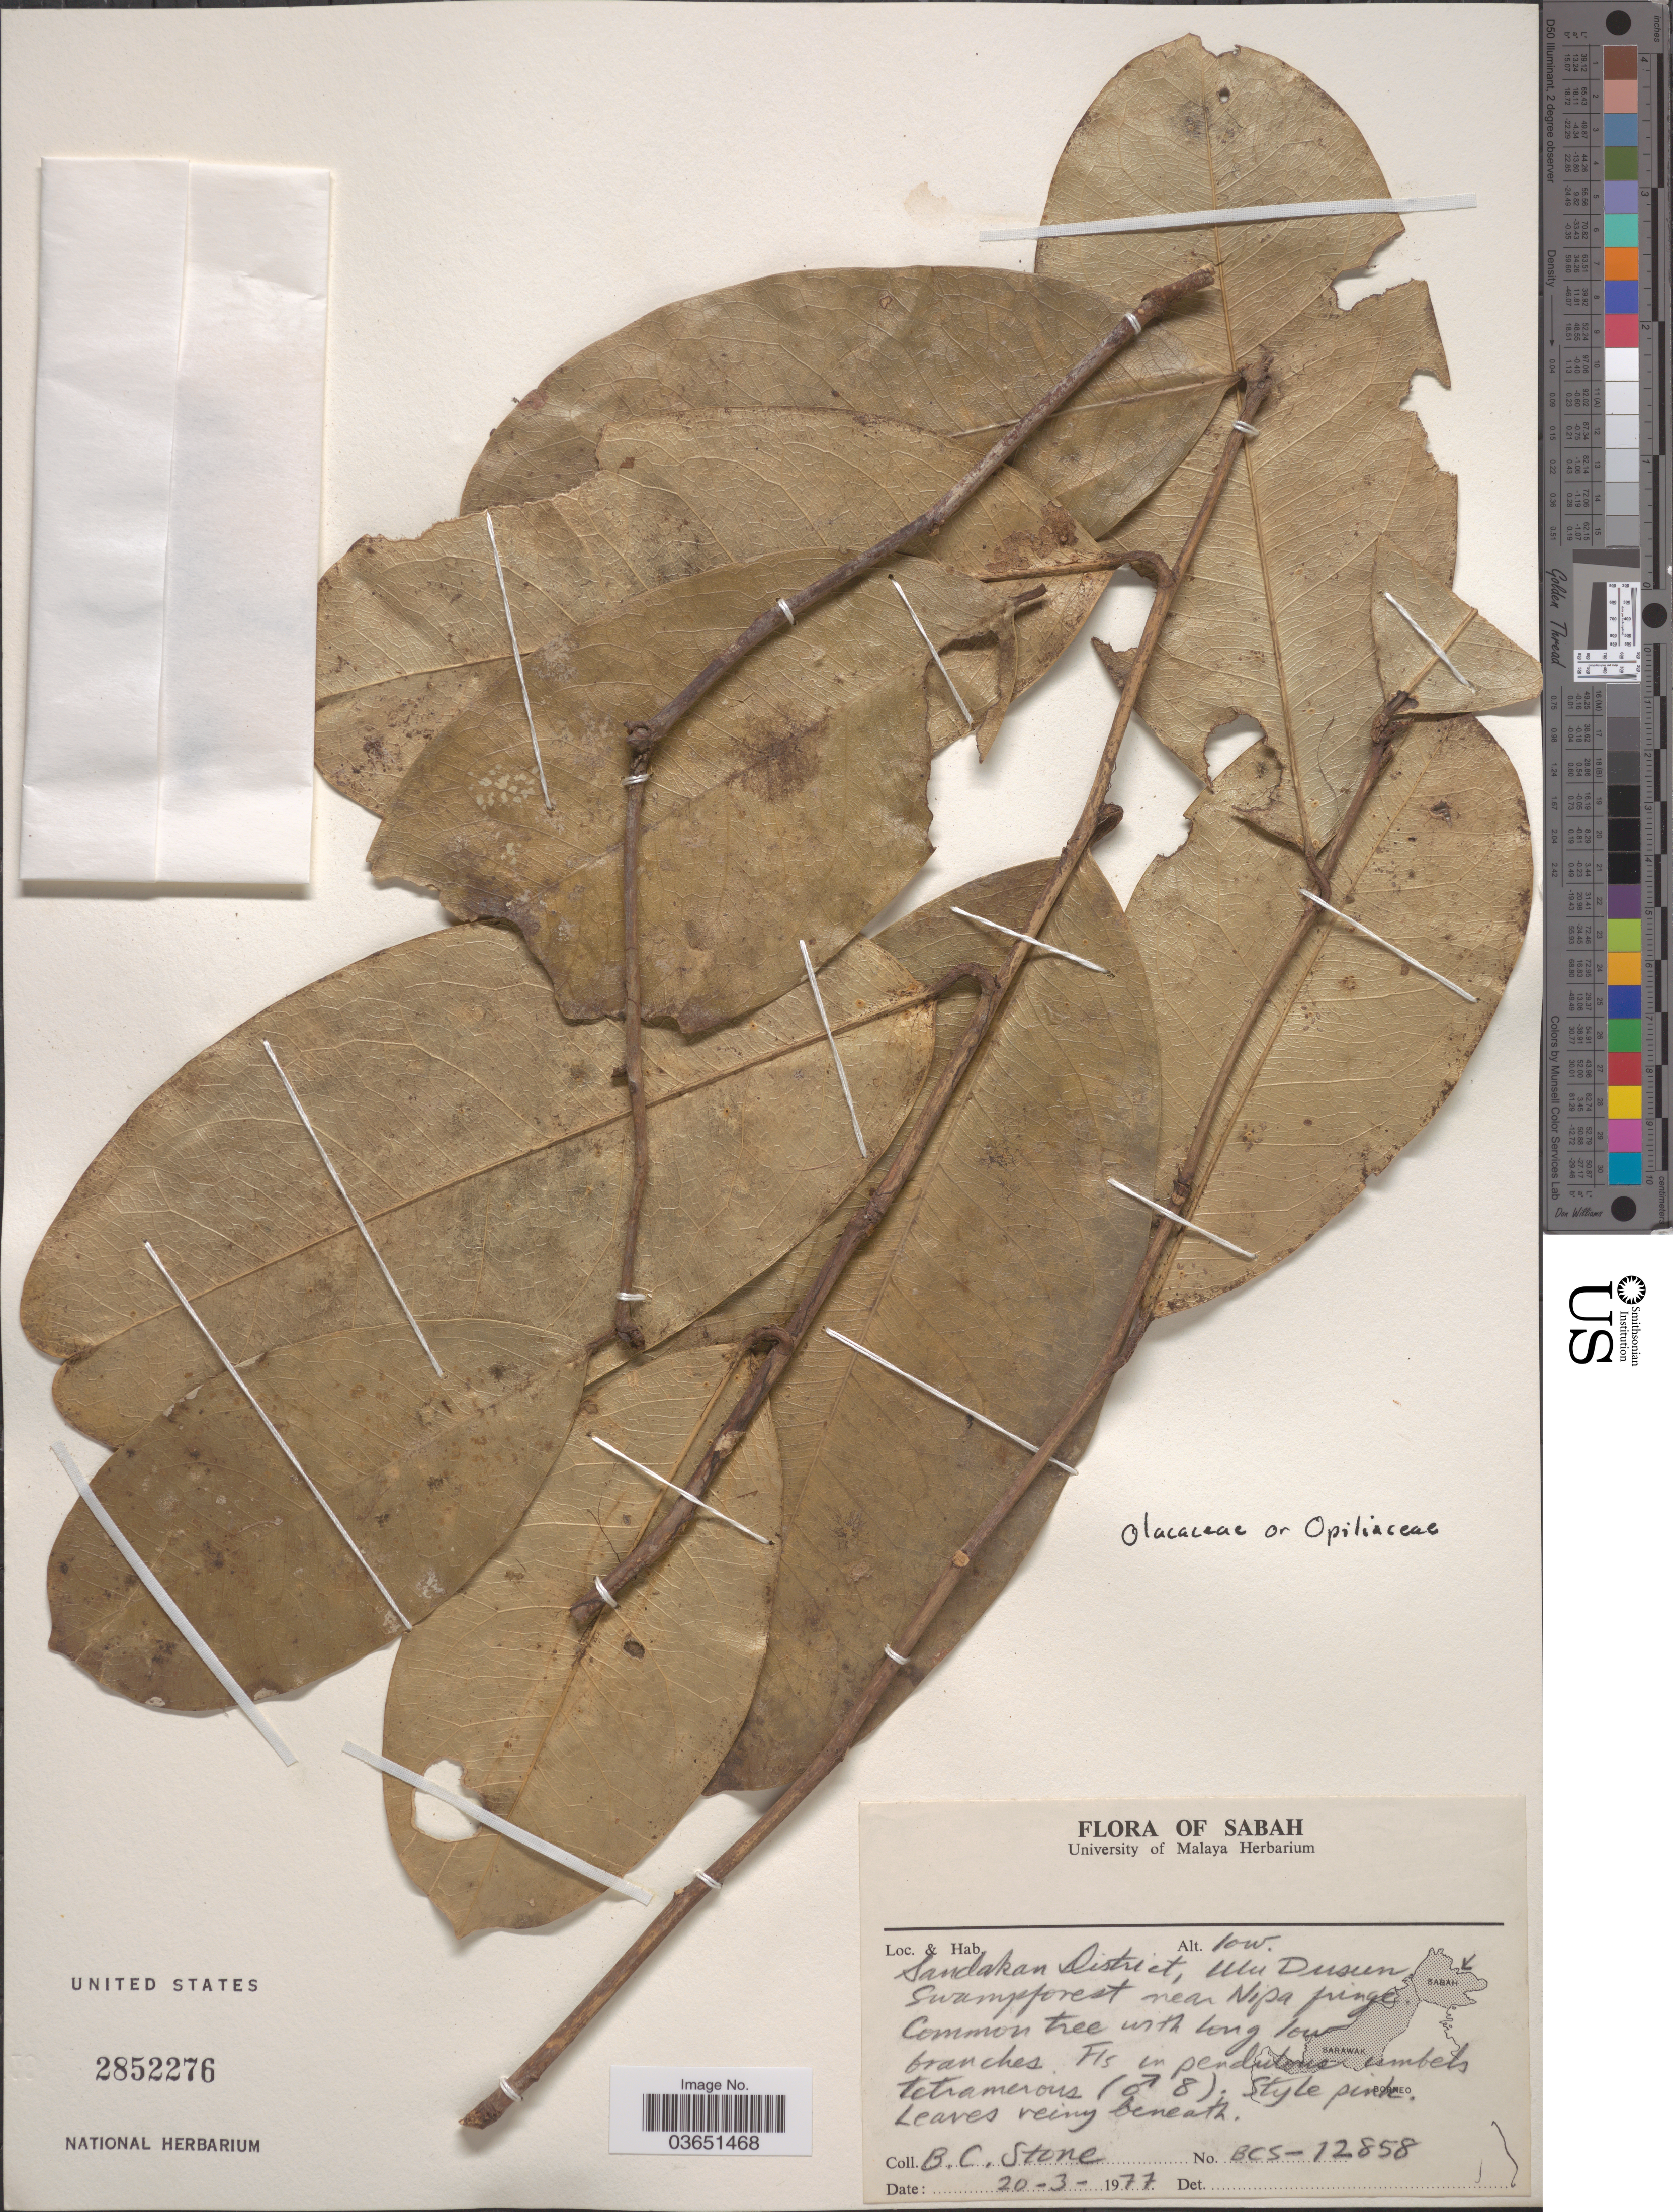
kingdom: Plantae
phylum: Tracheophyta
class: Magnoliopsida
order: Santalales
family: Olacaceae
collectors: B. C. Stone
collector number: BCS-12858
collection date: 1977-03-20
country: Malaysia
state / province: Sabah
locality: Sandakan District, Ulu Dusun. Swampforest near Nipa pinge.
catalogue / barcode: US 2852276